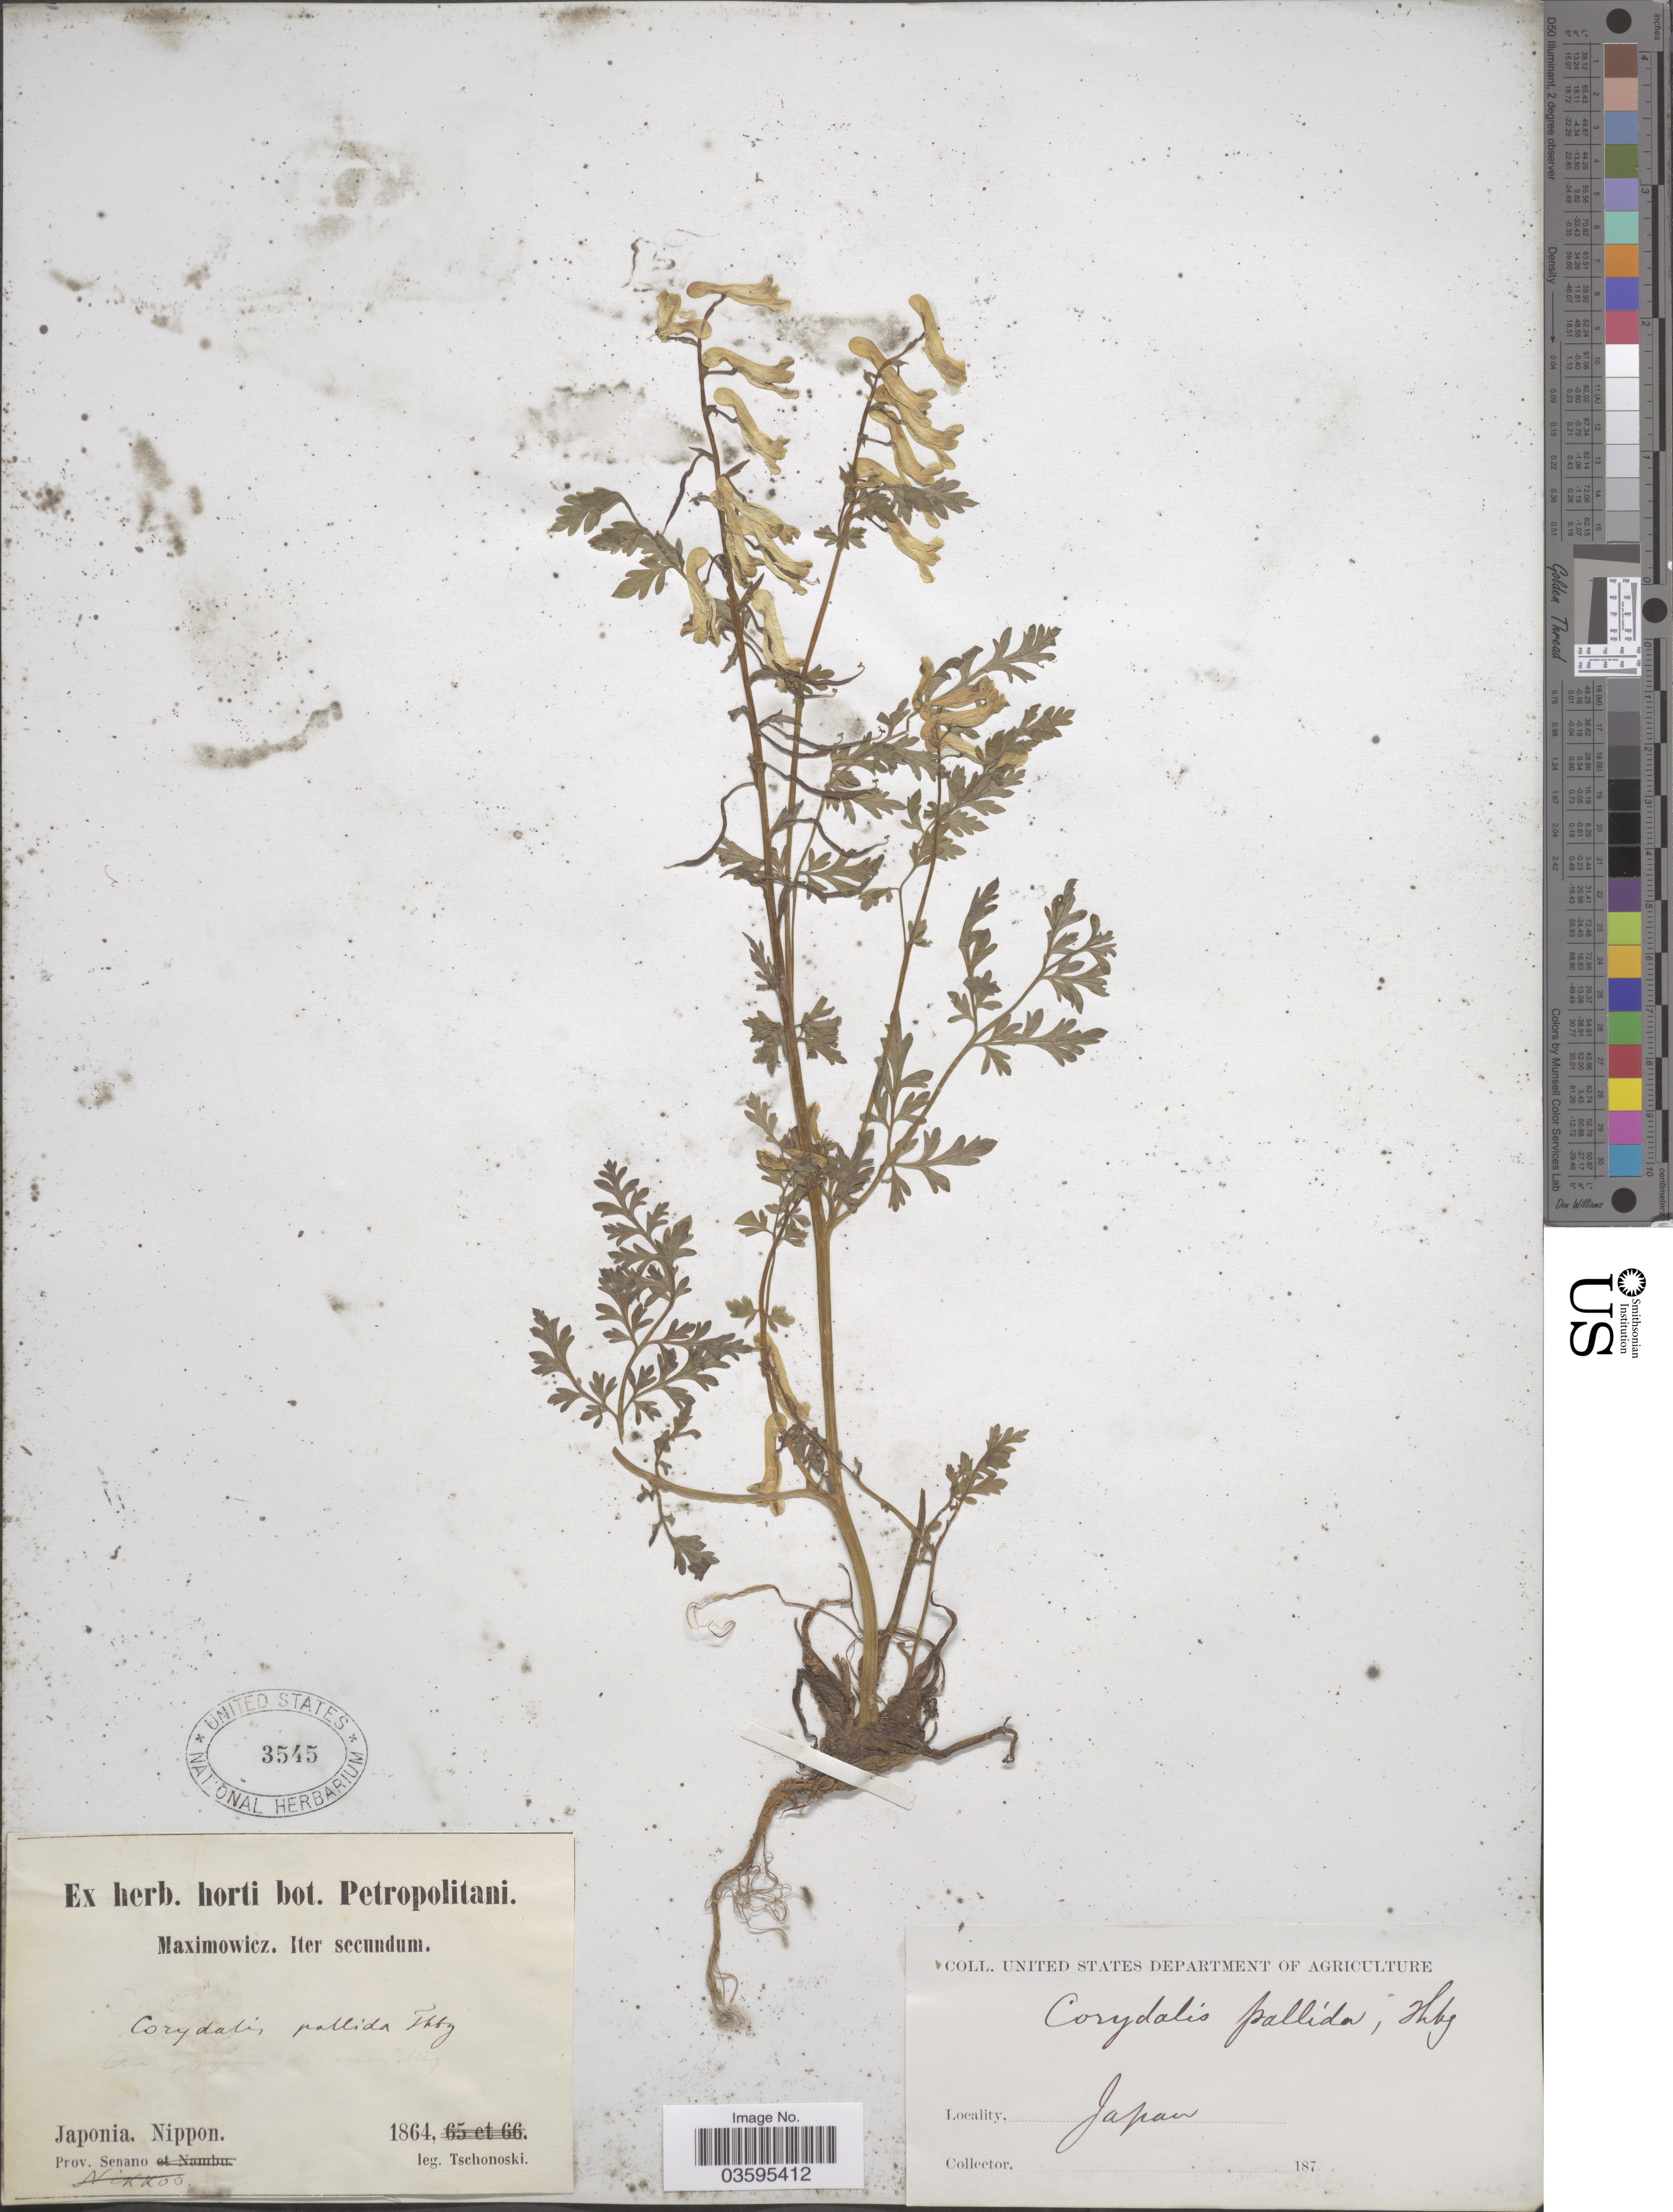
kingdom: Plantae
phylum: Tracheophyta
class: Magnoliopsida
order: Ranunculales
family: Papaveraceae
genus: Corydalis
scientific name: Corydalis pallida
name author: (Thunb.) Pers.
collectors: -. Tschonoski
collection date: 1864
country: Japan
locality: Nippon. Prov. Senano.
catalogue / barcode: US 3545